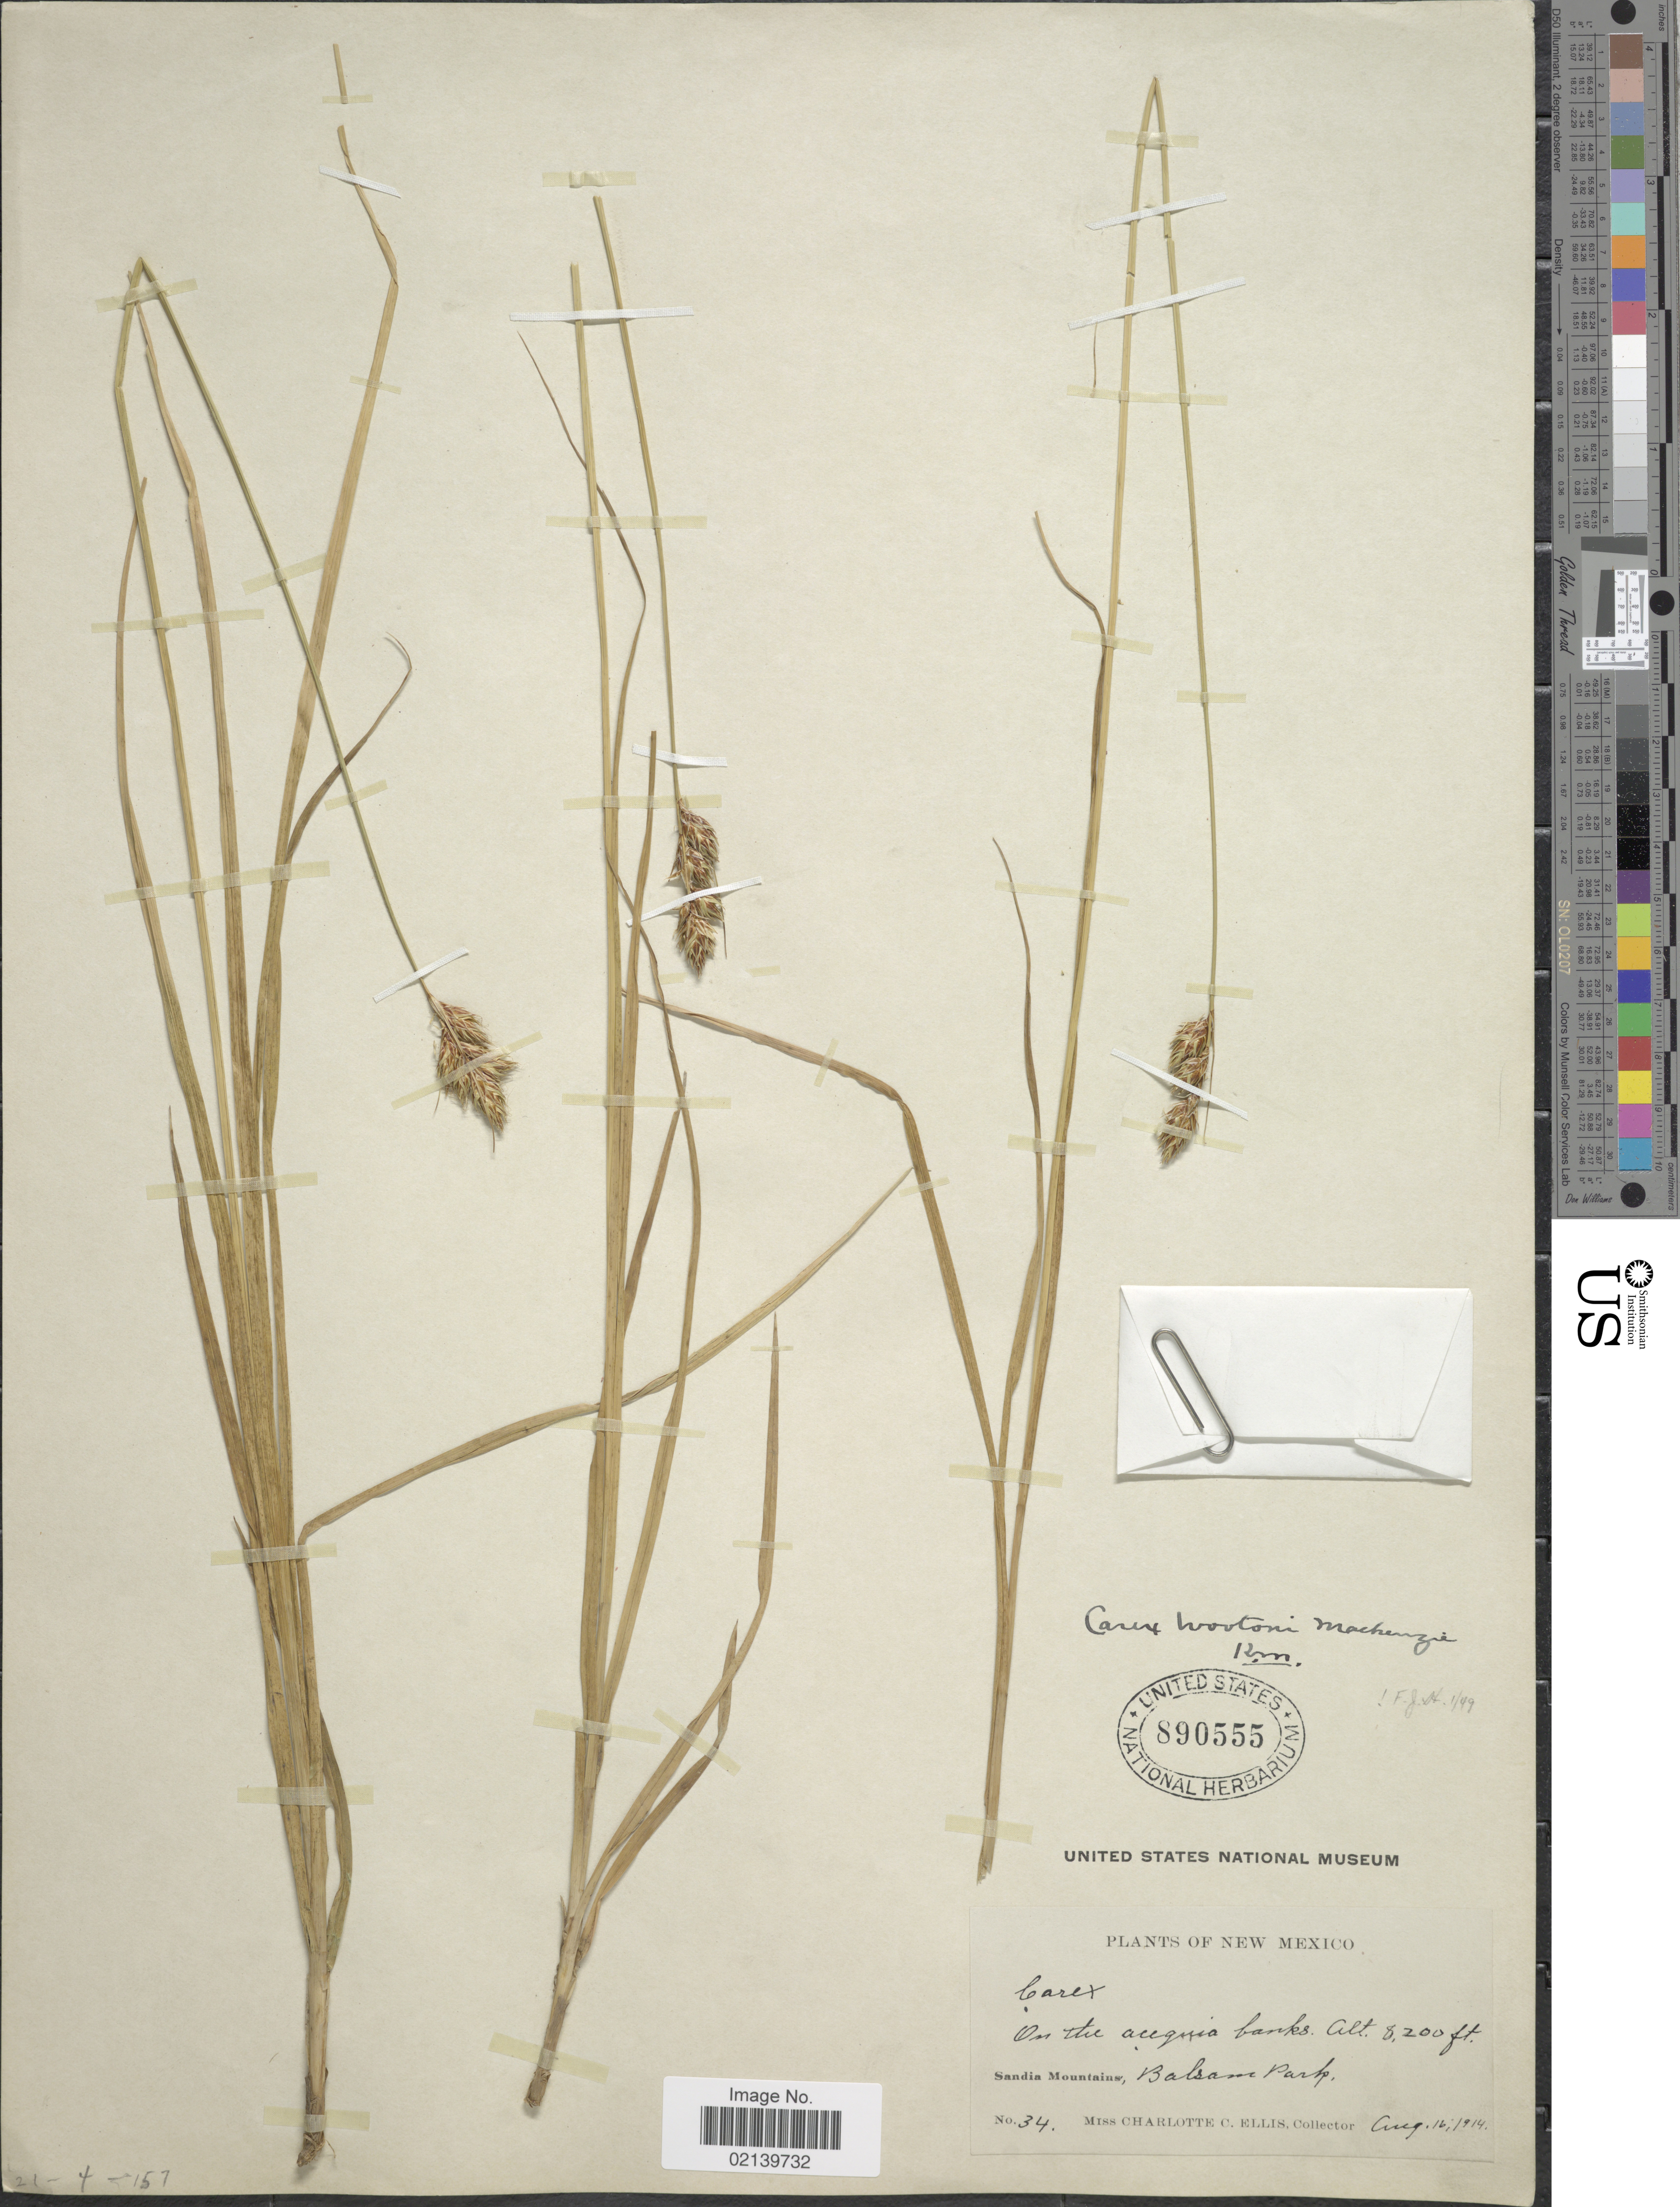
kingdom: Plantae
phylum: Tracheophyta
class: Liliopsida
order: Poales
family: Cyperaceae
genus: Carex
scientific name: Carex wootonii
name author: Mack.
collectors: C. C. Ellis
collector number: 34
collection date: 1914-08-16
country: United States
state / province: New Mexico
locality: Sandia Mountains, Balsam Park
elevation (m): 2499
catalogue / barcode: US 890555